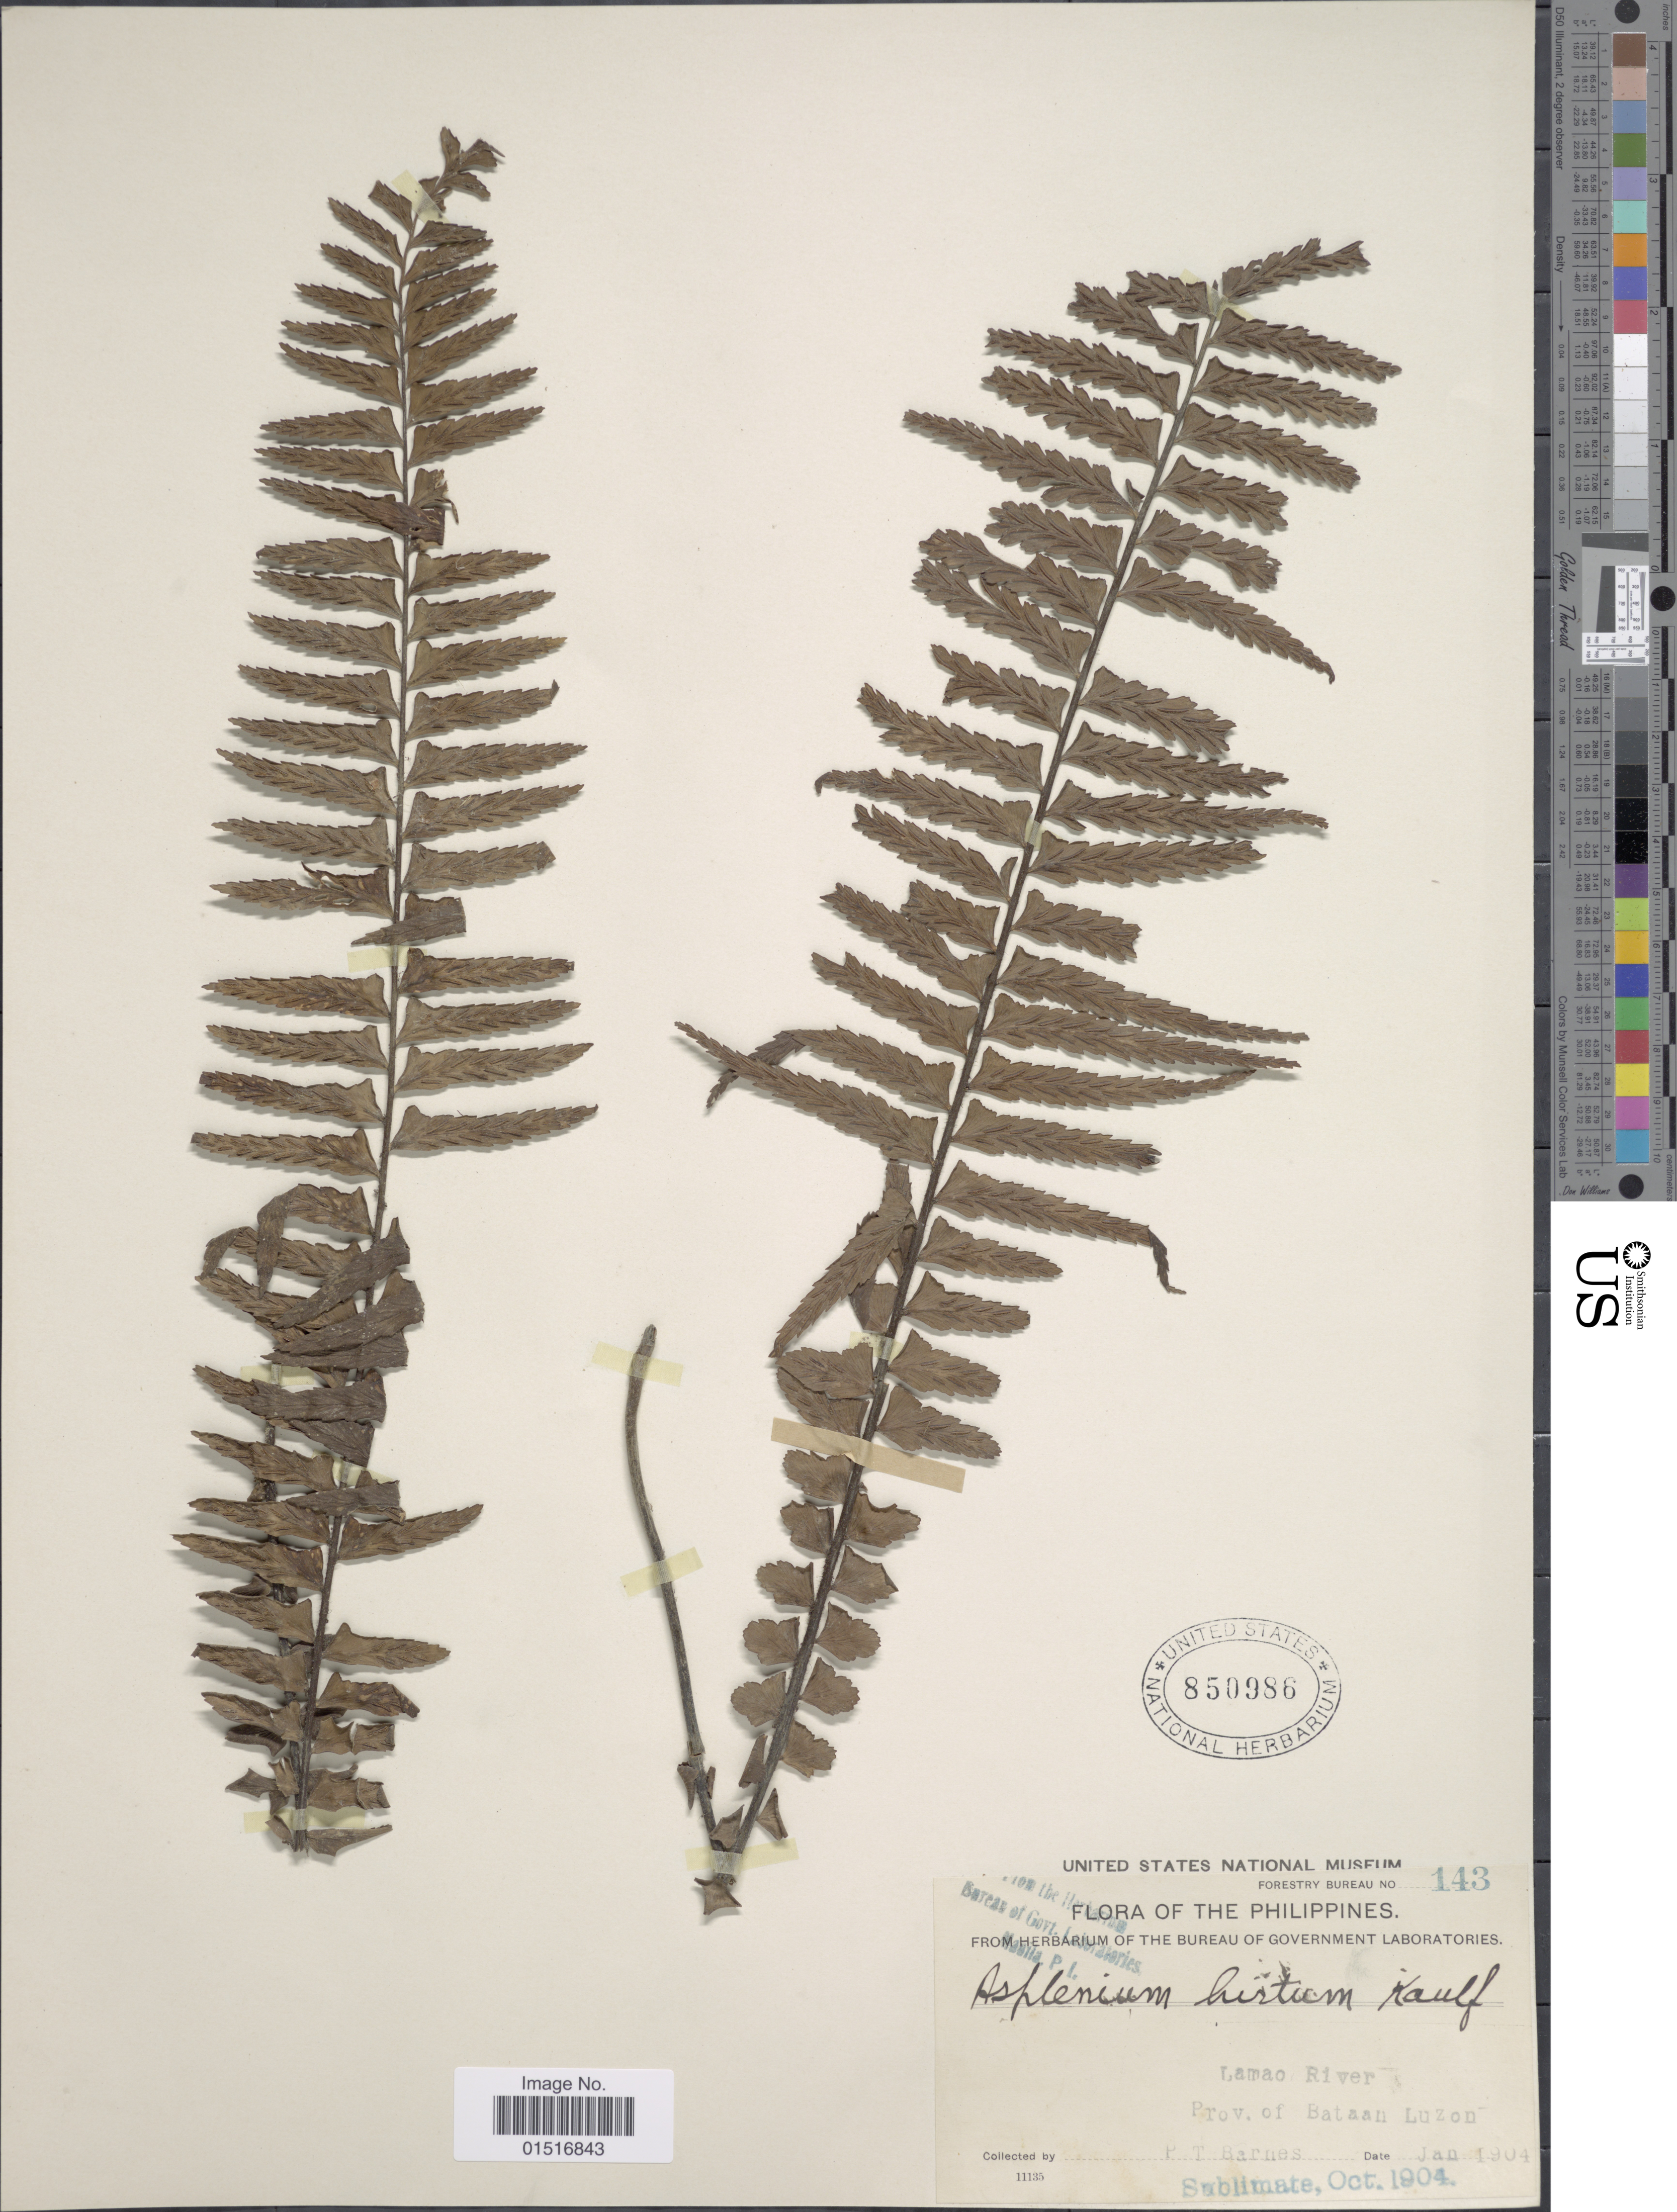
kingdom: Plantae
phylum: Tracheophyta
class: Polypodiopsida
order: Polypodiales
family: Aspleniaceae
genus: Asplenium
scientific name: Asplenium pellucidum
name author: Lam.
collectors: P. Barnes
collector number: Forestry Bureau 143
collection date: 1904-01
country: Philippines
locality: Lamao River, Prov. of Bataan, Luzon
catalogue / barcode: US 850986